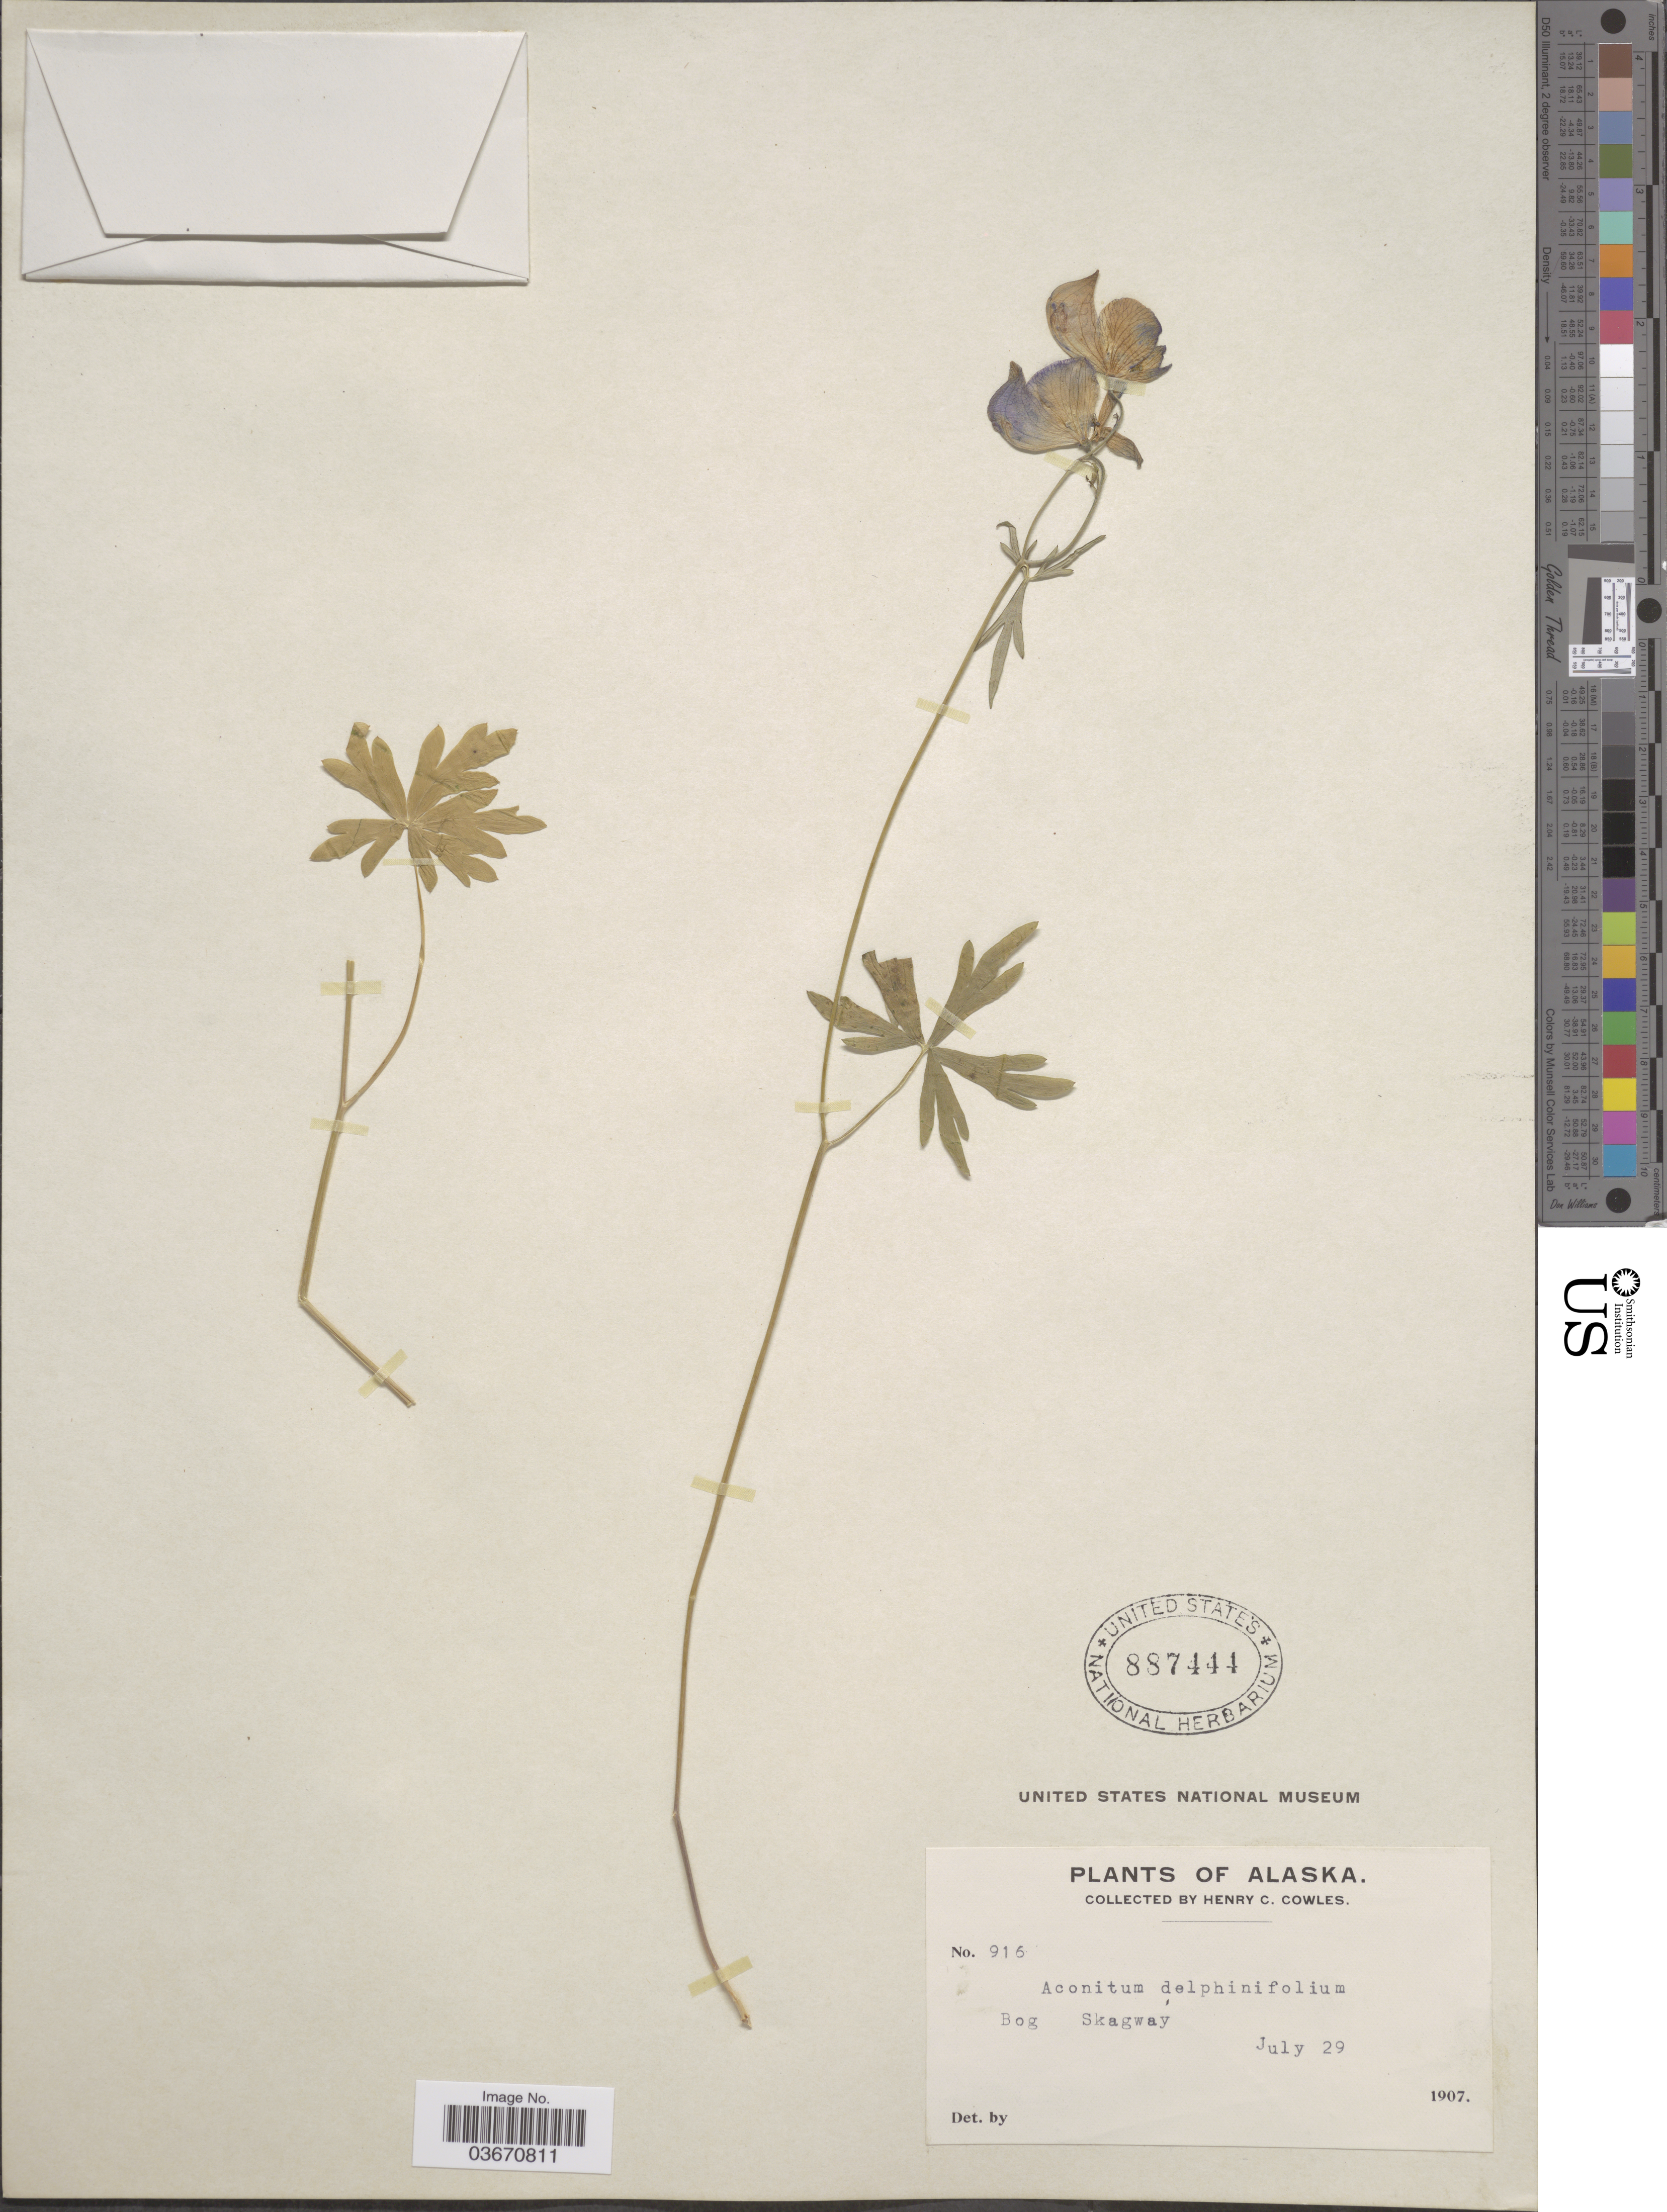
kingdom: Plantae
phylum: Tracheophyta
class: Magnoliopsida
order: Ranunculales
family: Ranunculaceae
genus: Aconitum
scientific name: Aconitum delphinifolium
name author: DC.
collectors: H. Cowles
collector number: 916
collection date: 1907-07-29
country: United States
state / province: Alaska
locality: Bog Skagway.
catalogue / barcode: US 887444